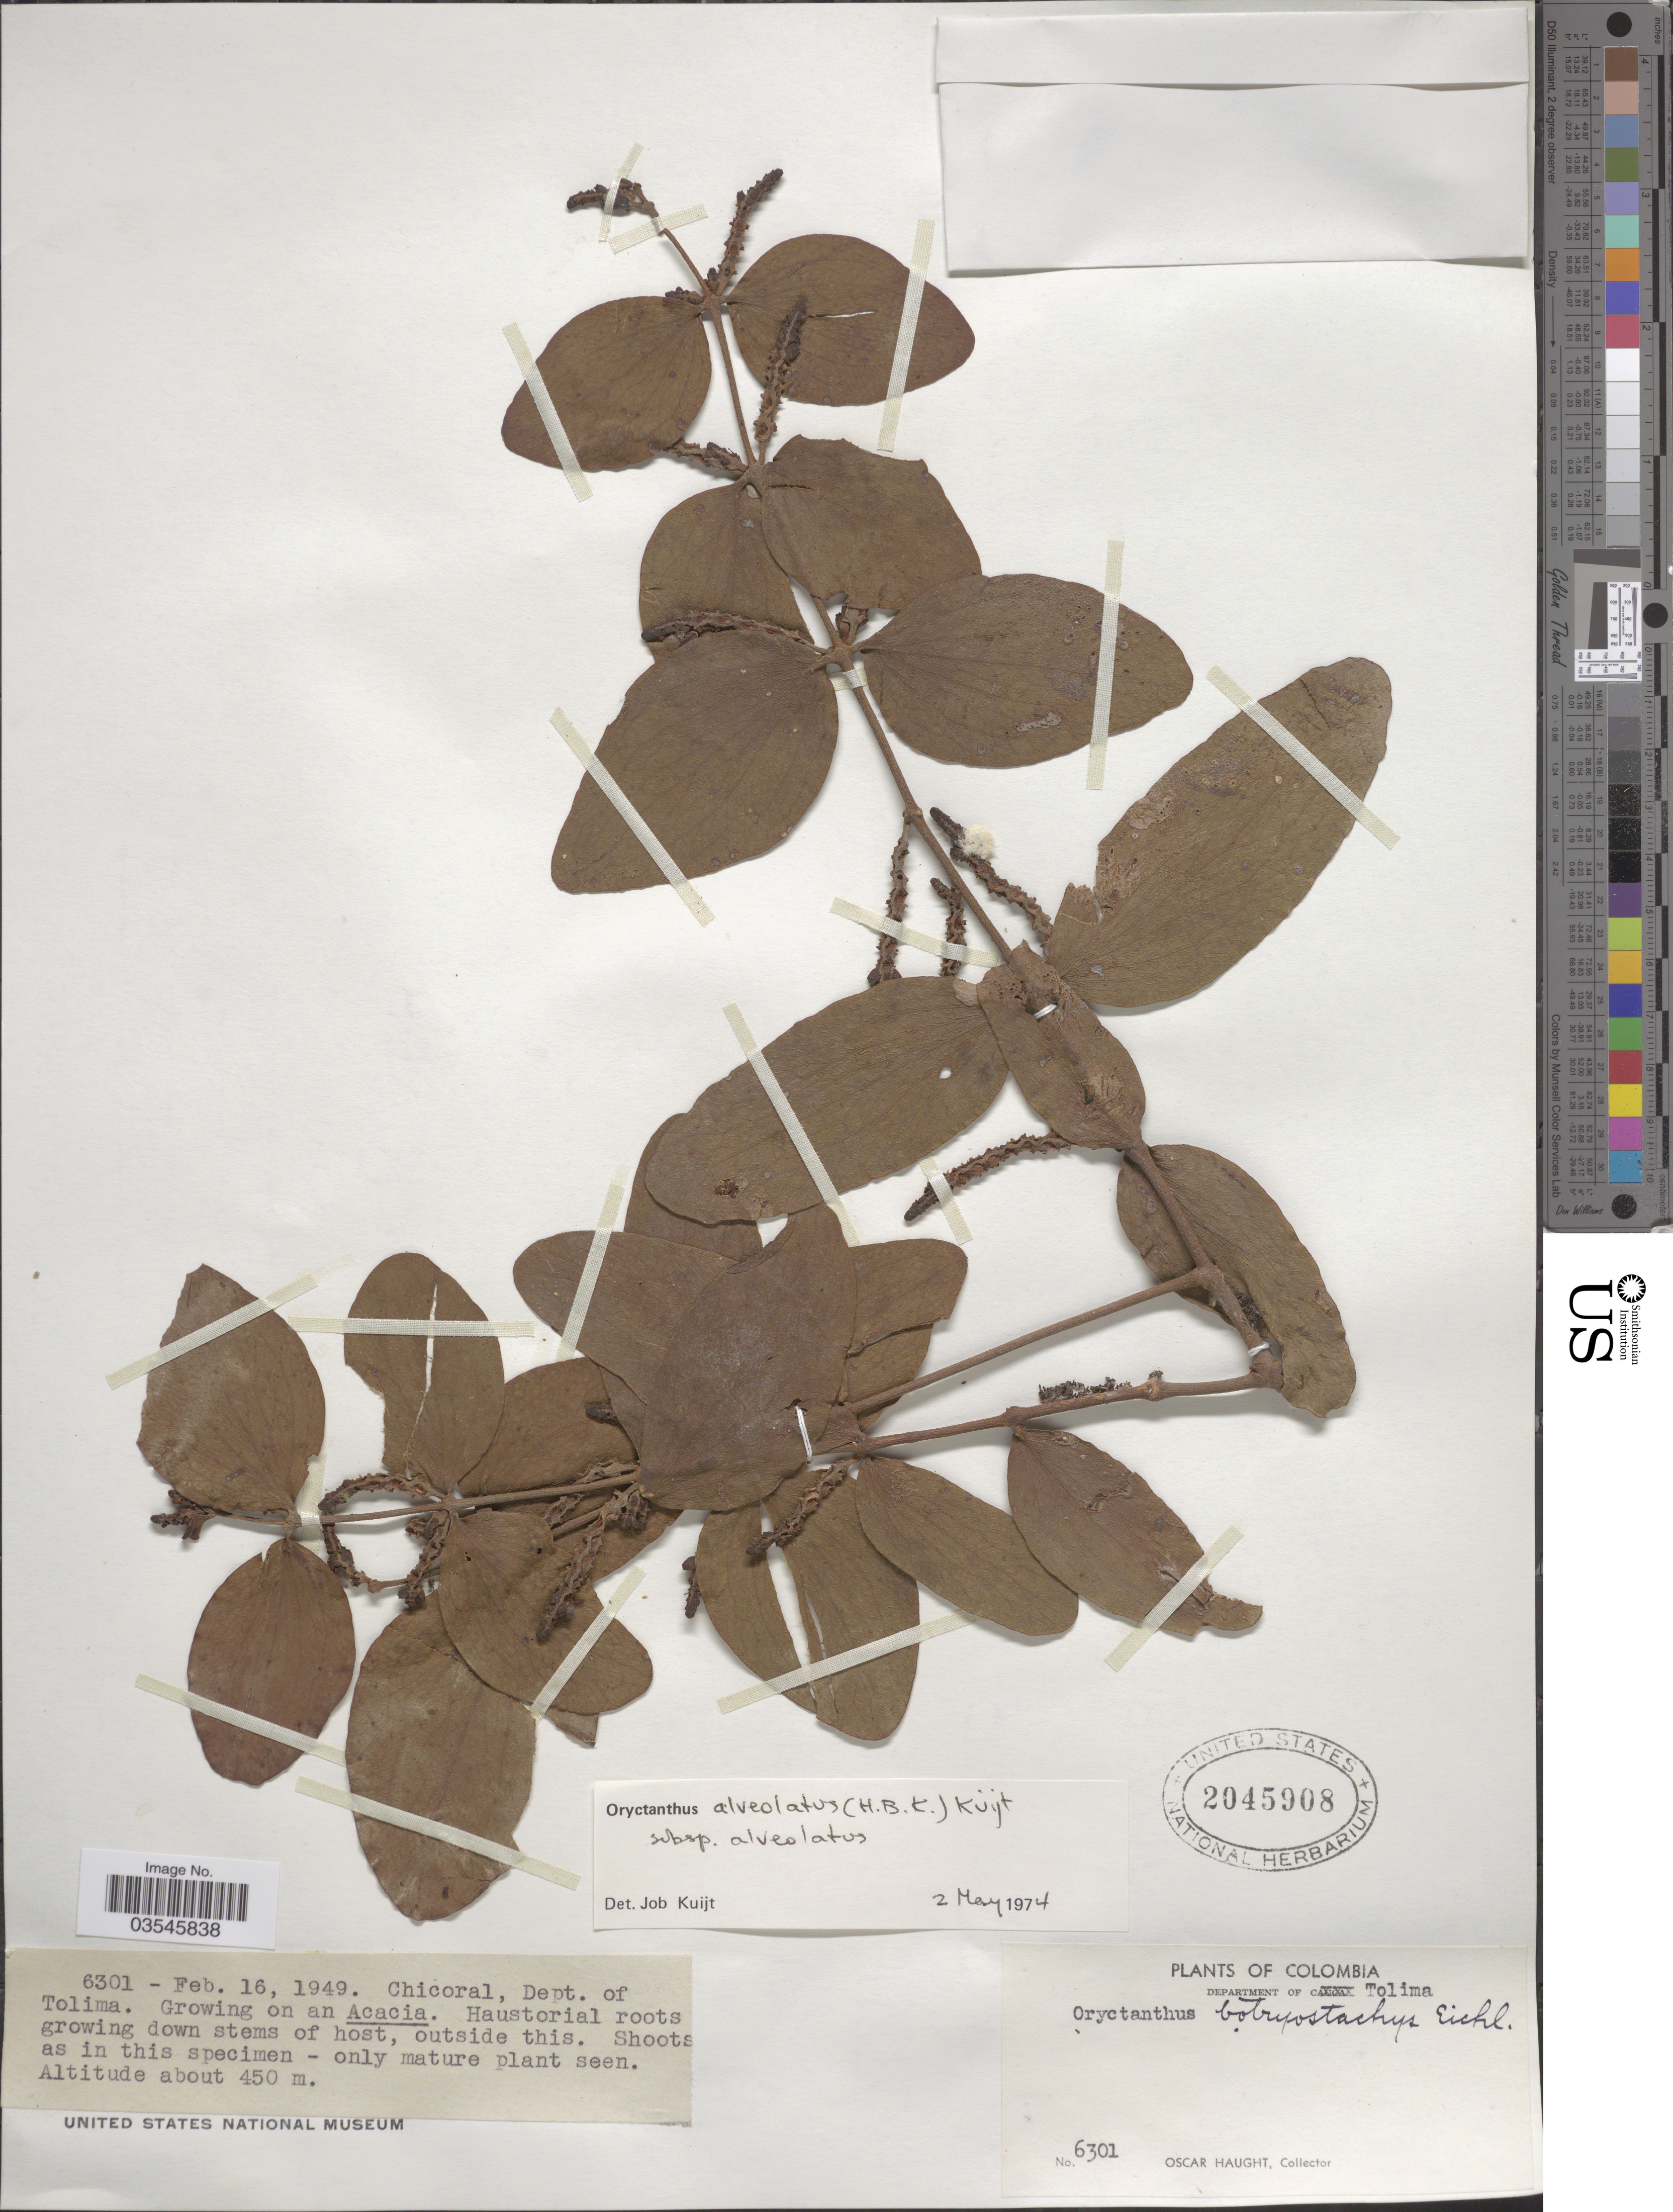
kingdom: Plantae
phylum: Tracheophyta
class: Magnoliopsida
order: Santalales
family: Loranthaceae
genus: Oryctanthus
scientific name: Oryctanthus alveolatus subsp. alveolatus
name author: (Kunth) Kuijt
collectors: O. Haught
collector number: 6301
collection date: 1949-02-16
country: Colombia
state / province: Tolima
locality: Chicoral, Dept. of Tolima.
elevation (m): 450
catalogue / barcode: US 2045908